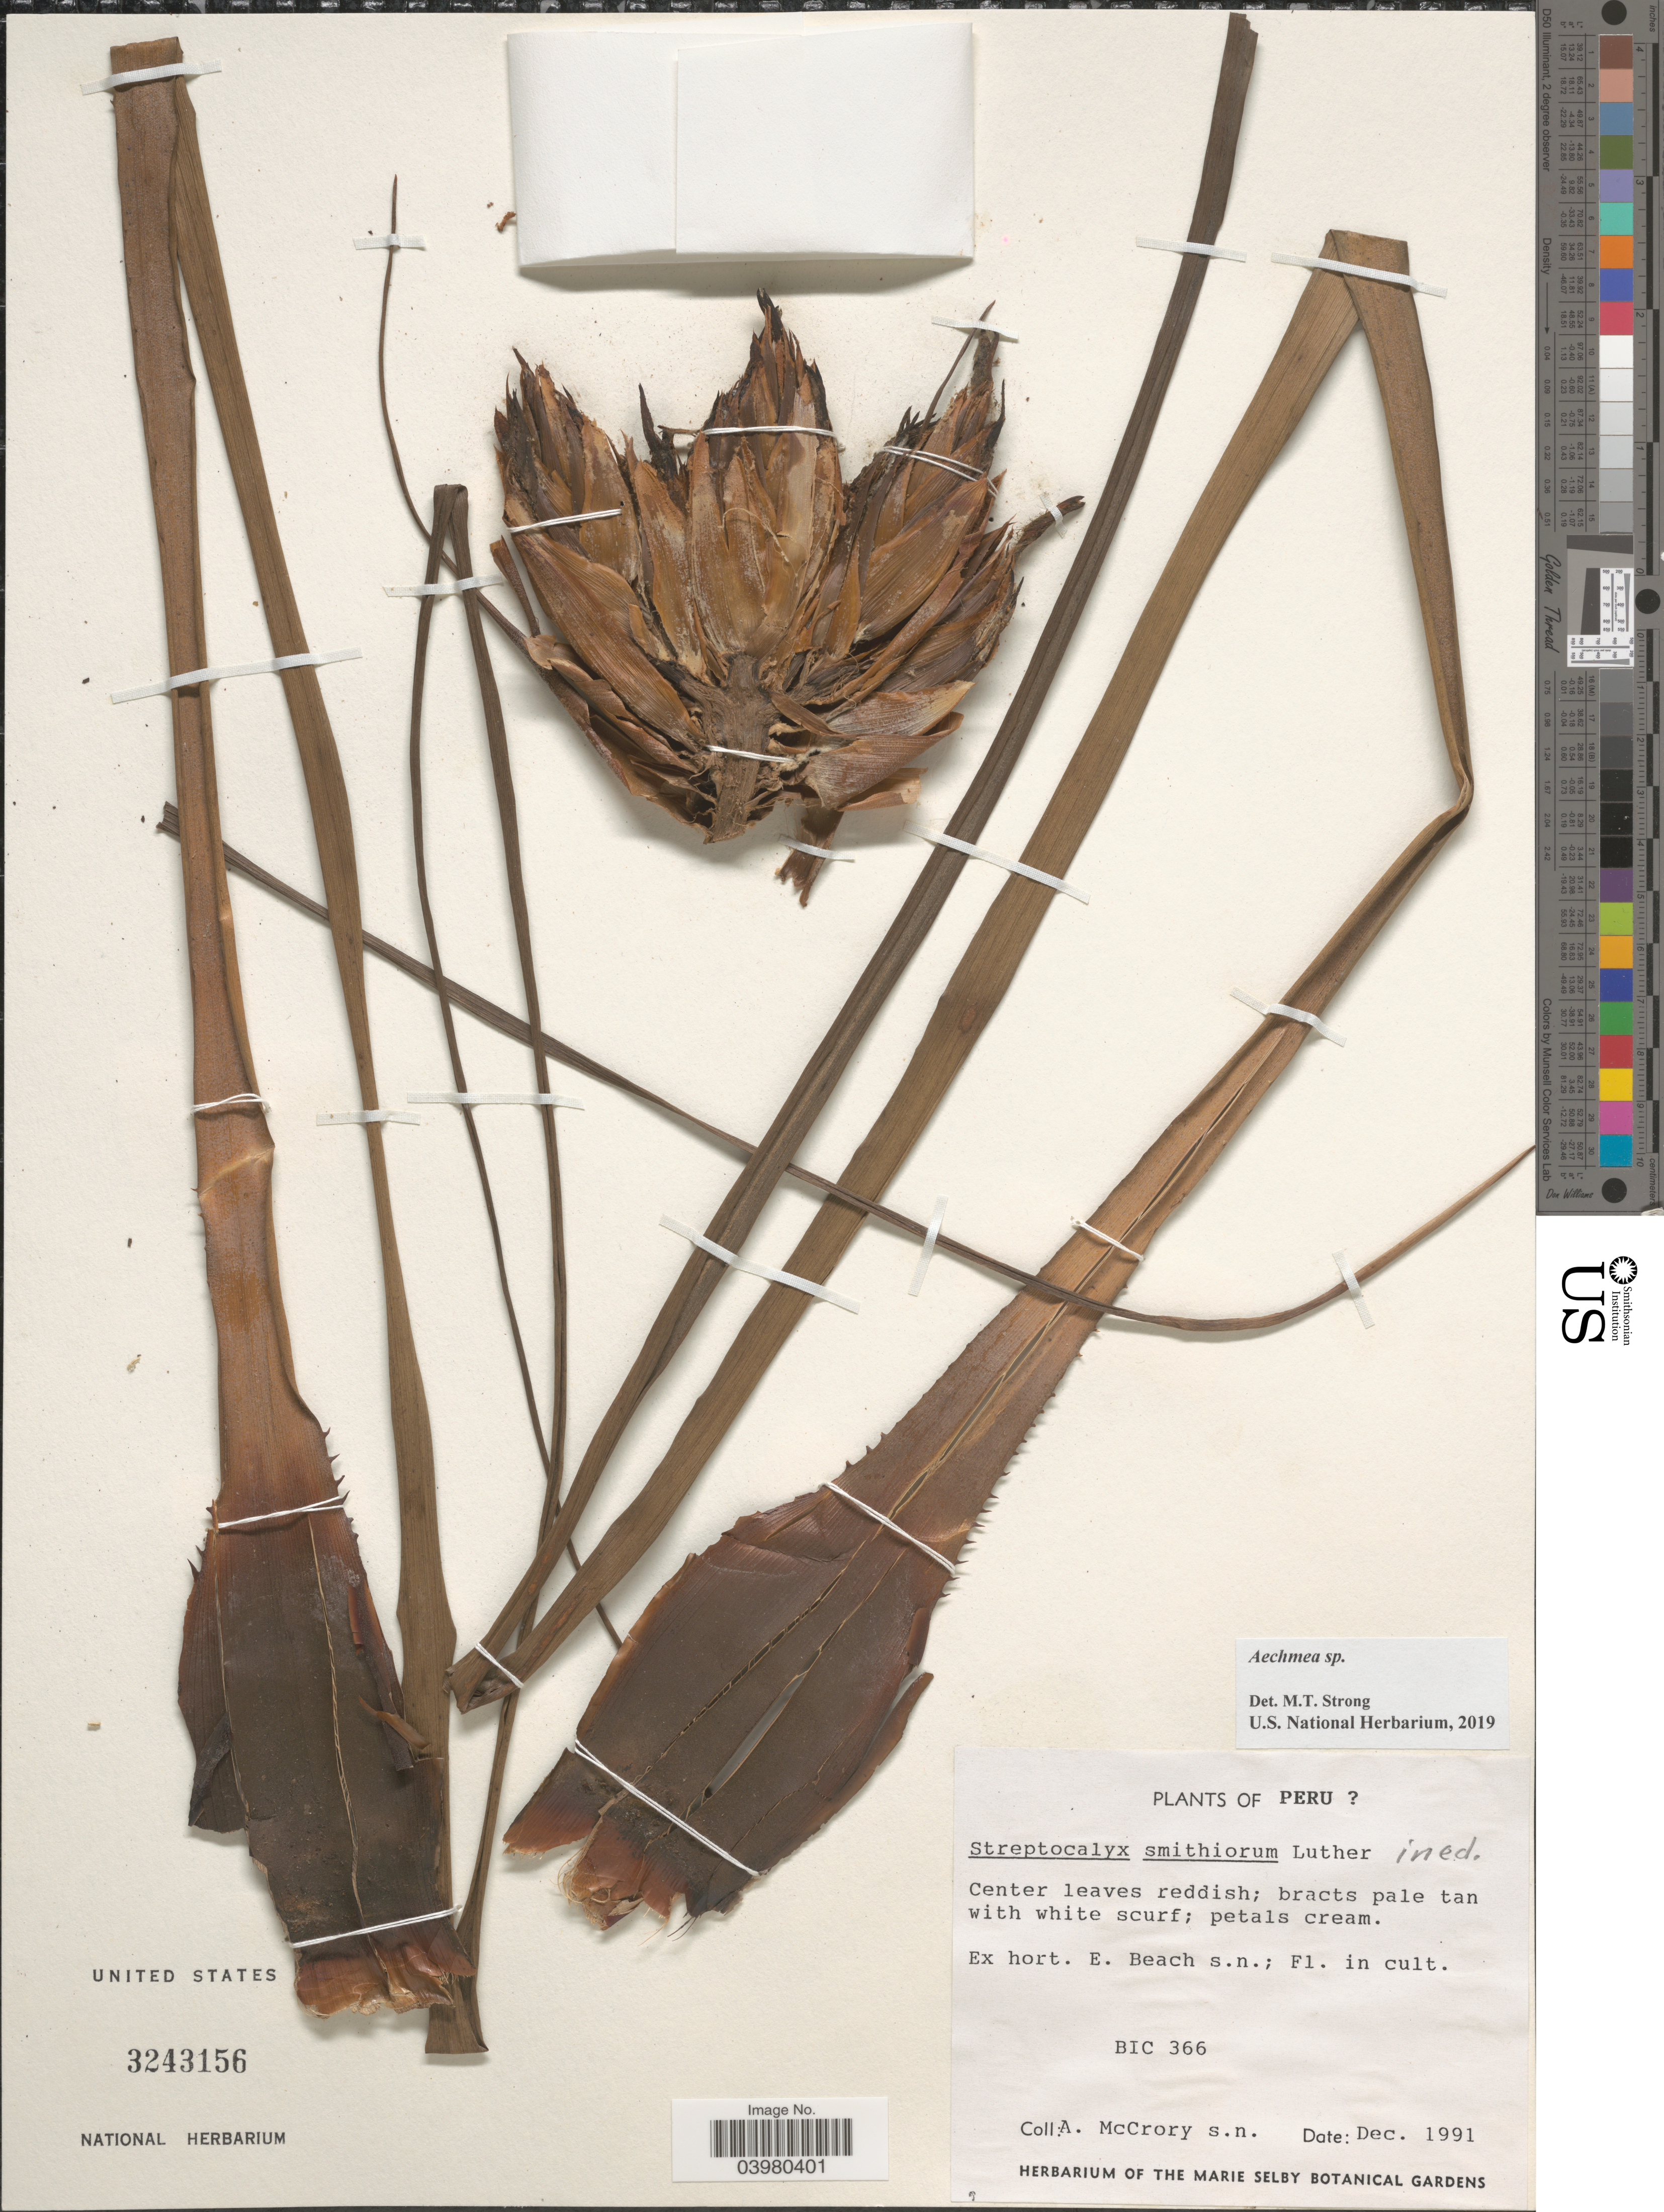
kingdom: Plantae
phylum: Tracheophyta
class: Liliopsida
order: Poales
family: Bromeliaceae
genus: Aechmea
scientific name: Aechmea sp.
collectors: A. McCrory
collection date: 1991-12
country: Peru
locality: The Marie Selby Botanical Gardens.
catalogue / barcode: US 3243156